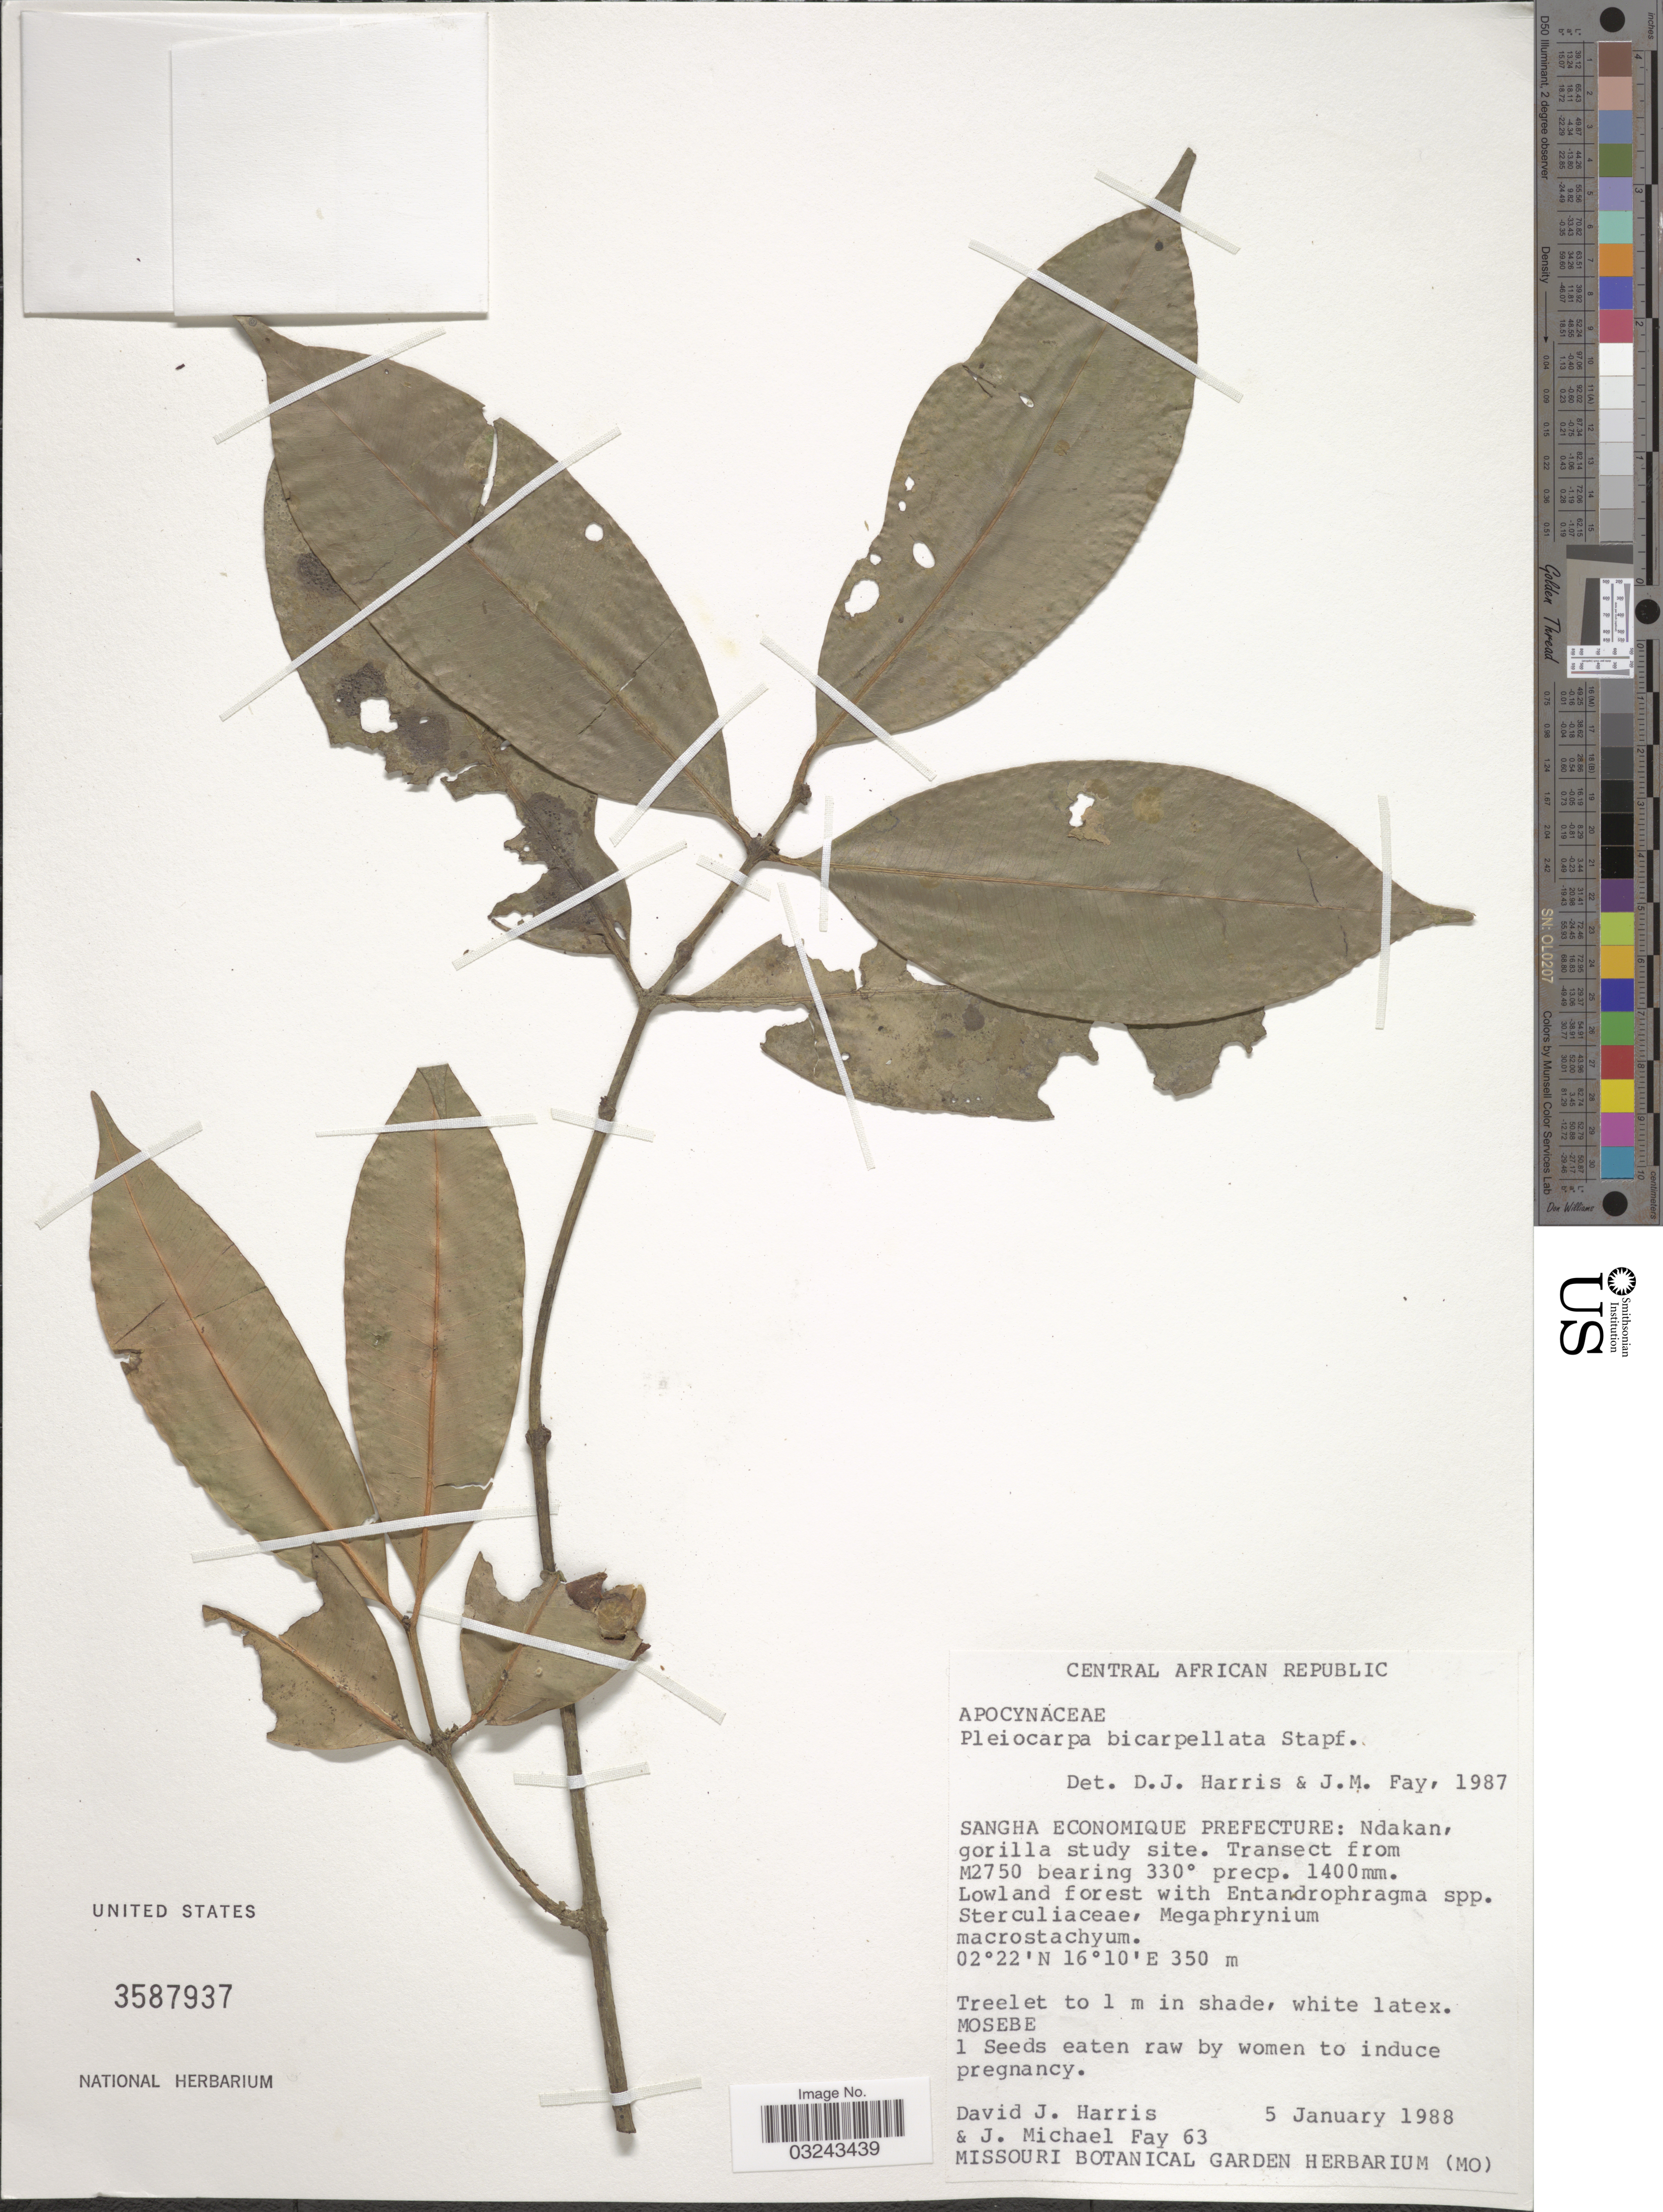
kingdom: Plantae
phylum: Tracheophyta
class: Magnoliopsida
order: Gentianales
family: Apocynaceae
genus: Pleiocarpa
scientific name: Pleiocarpa bicarpellata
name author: Stapf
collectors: D. J. Harris & J. M. Fay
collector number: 63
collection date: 1988-01-05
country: Central African Republic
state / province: Sangha-Mbaere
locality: Sangha Economique Prefecture: Ndakan, gorilla study site. Transect from M2750 bearing 330° precp.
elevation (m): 350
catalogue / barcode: US 3587937